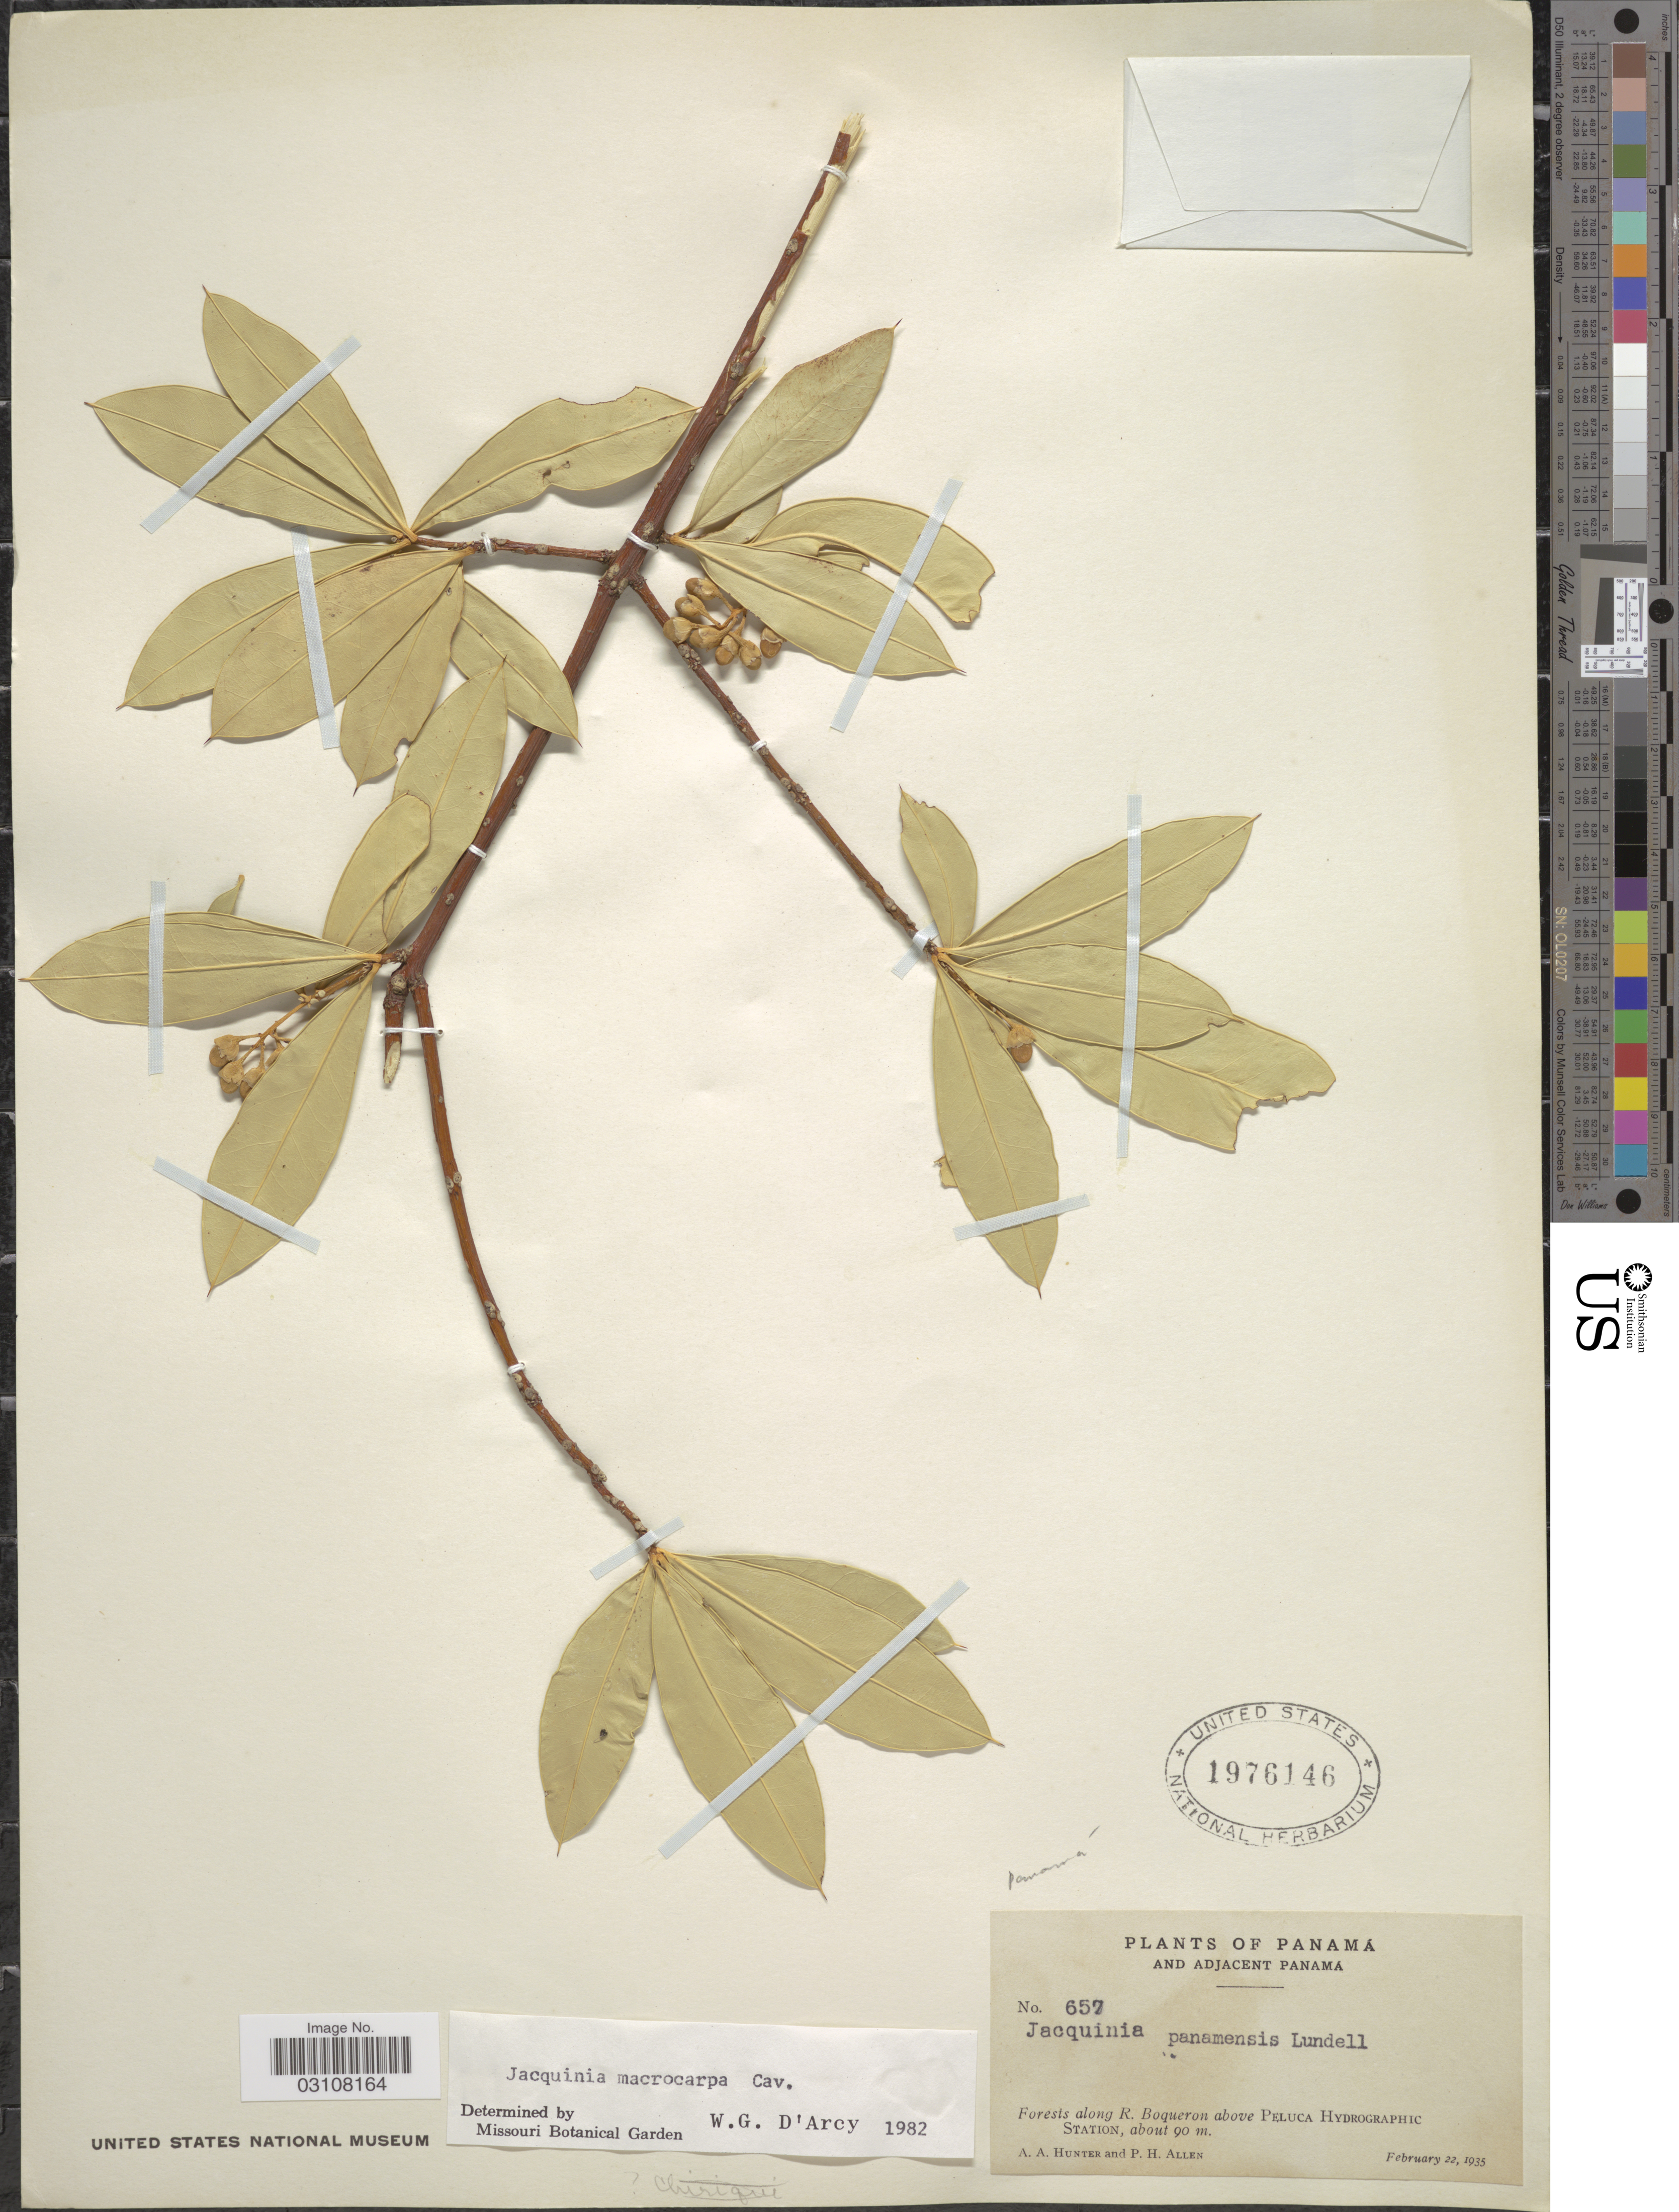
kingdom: Plantae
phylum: Tracheophyta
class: Magnoliopsida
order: Ericales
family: Primulaceae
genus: Jacquinia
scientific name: Jacquinia macrocarpa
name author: Cav.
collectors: A. Hunter & P. H. Allen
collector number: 657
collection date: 1935-02-22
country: Panama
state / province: Panamá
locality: Adjacent Panamá, Forests along R. Boqueron above Peluca Hydrographic Station.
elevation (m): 90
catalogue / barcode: US 1976146